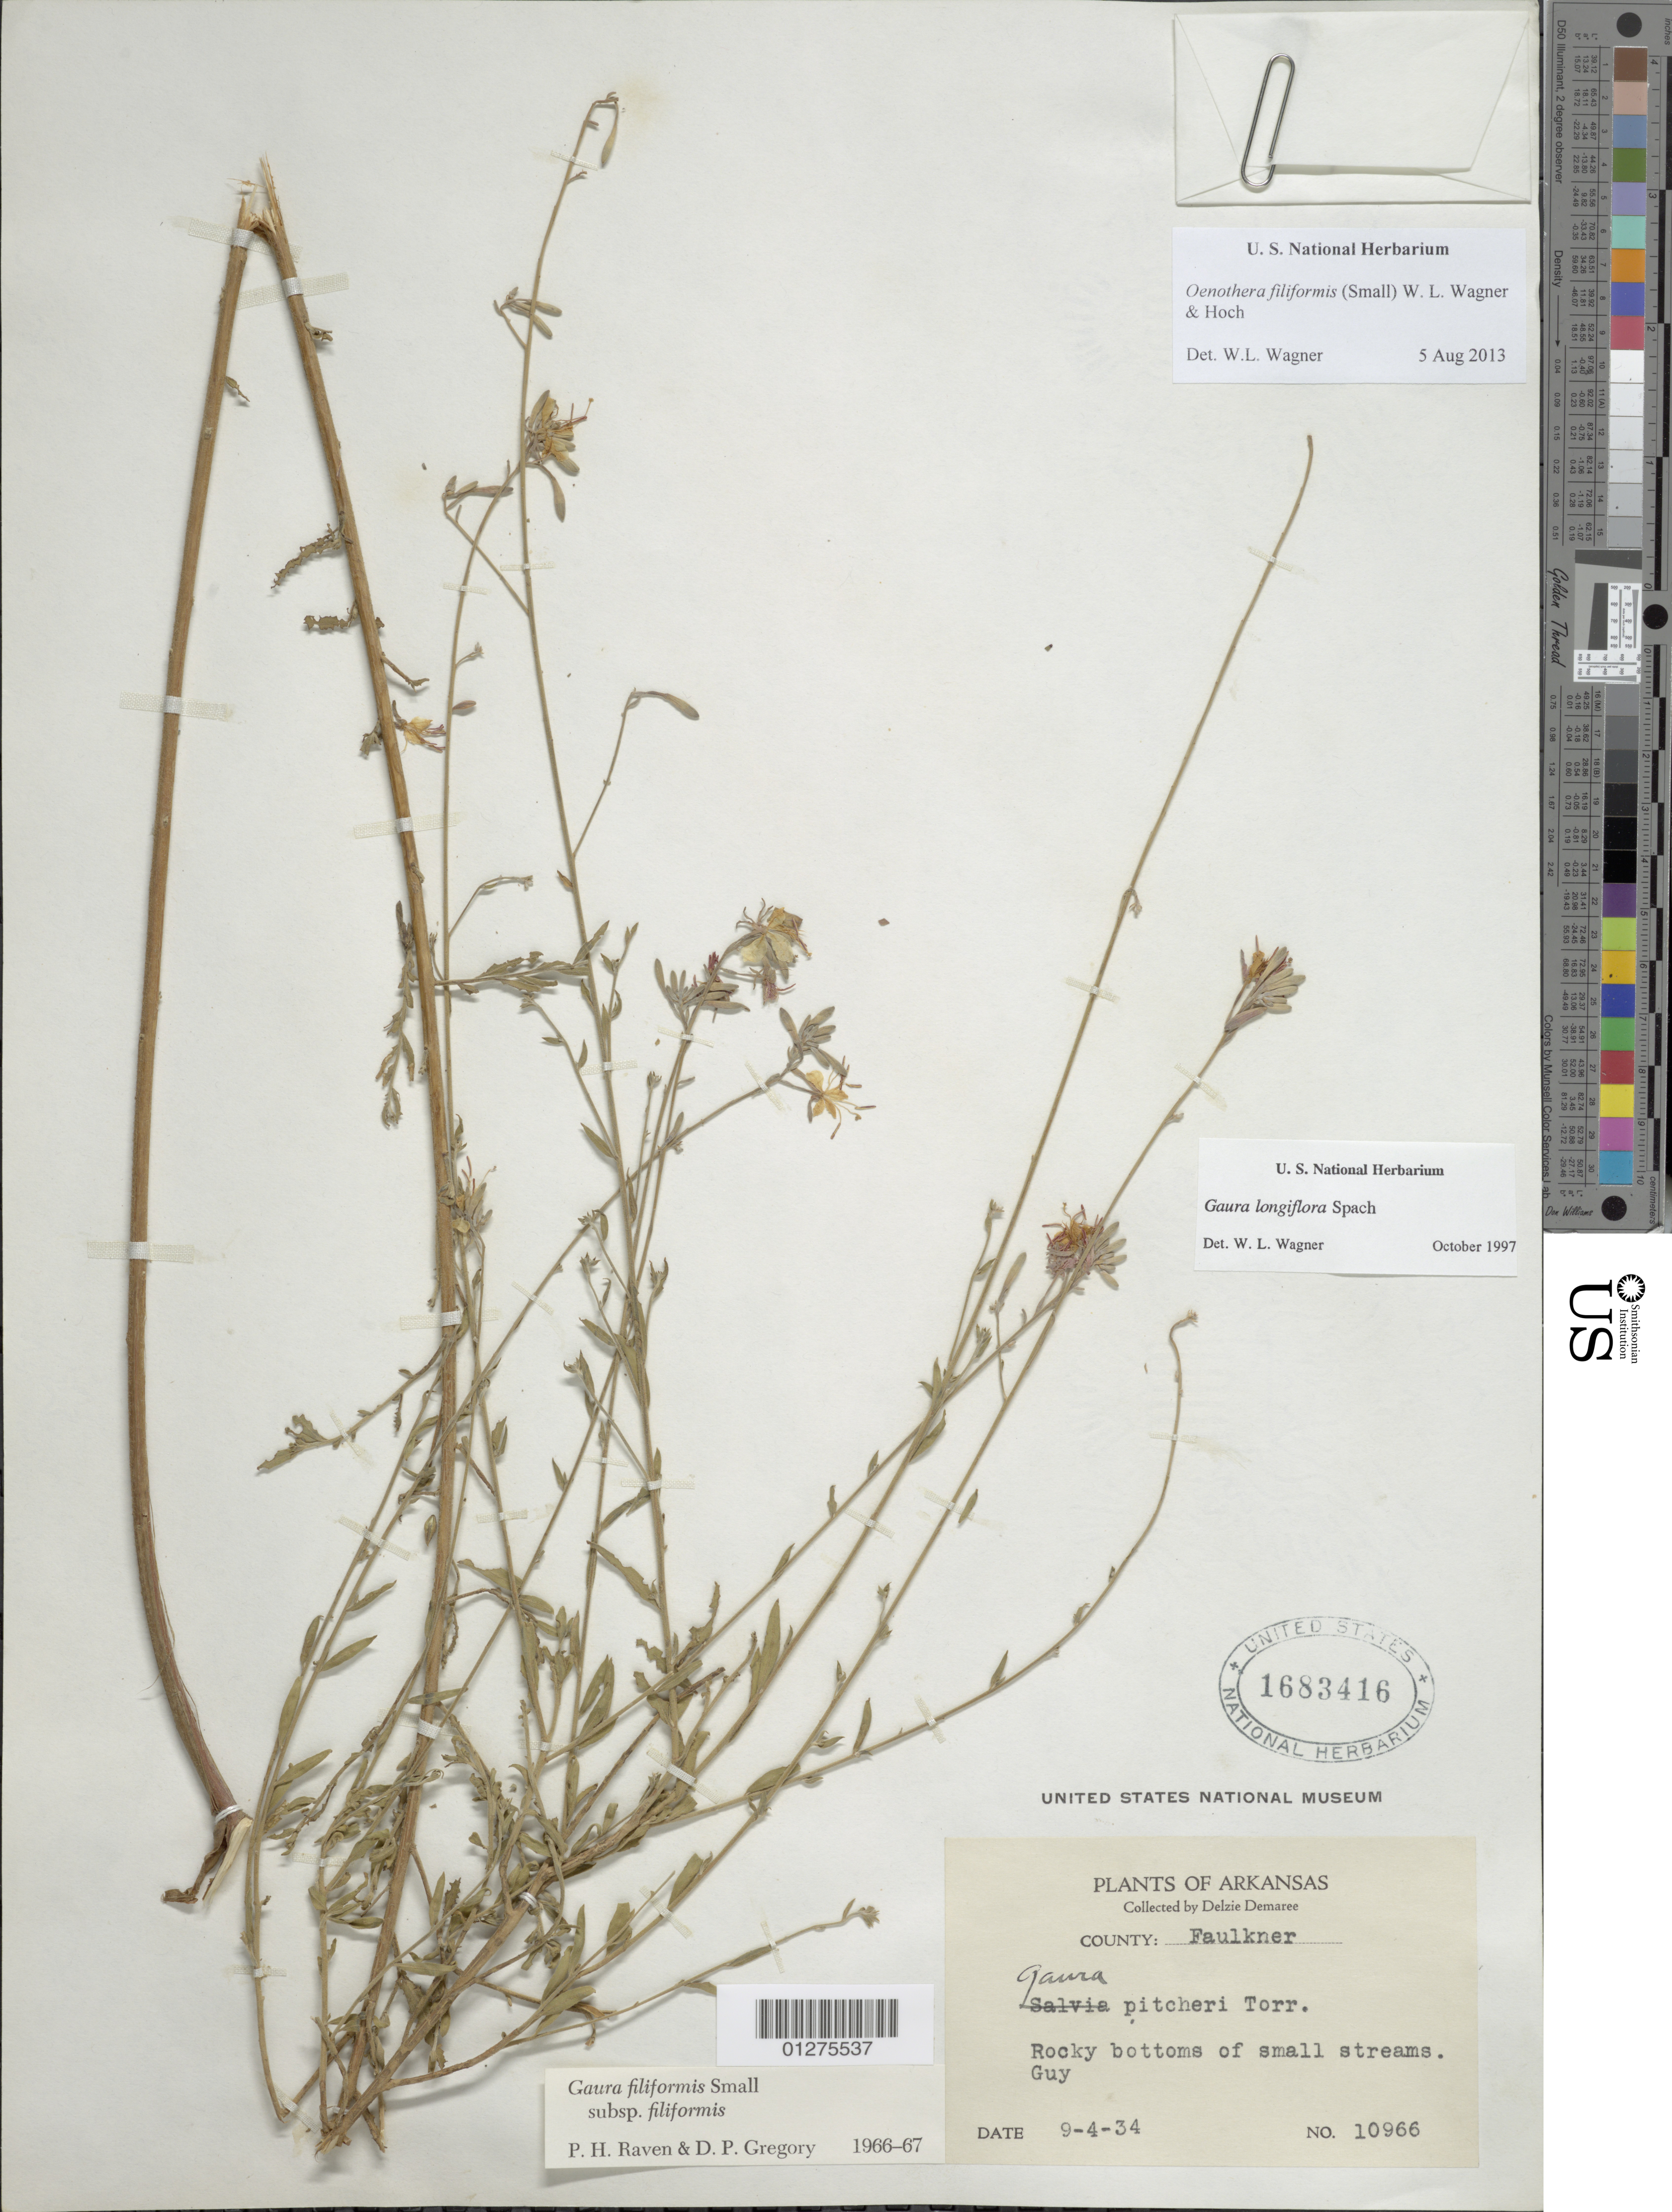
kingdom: Plantae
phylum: Tracheophyta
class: Magnoliopsida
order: Myrtales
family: Onagraceae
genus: Oenothera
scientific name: Oenothera filiformis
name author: (Small) W.L. Wagner & Hoch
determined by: Wagner, W. L., (BOT), Smithsonian Institution - National Museum of Natural History (UNITED STATES)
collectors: D. Demaree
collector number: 10966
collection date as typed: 9-4-34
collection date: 1934-04-09 or 1934-09-04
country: United States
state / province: Arkansas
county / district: Faulkner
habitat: Rocky bottoms of small stream.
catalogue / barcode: US 1683416